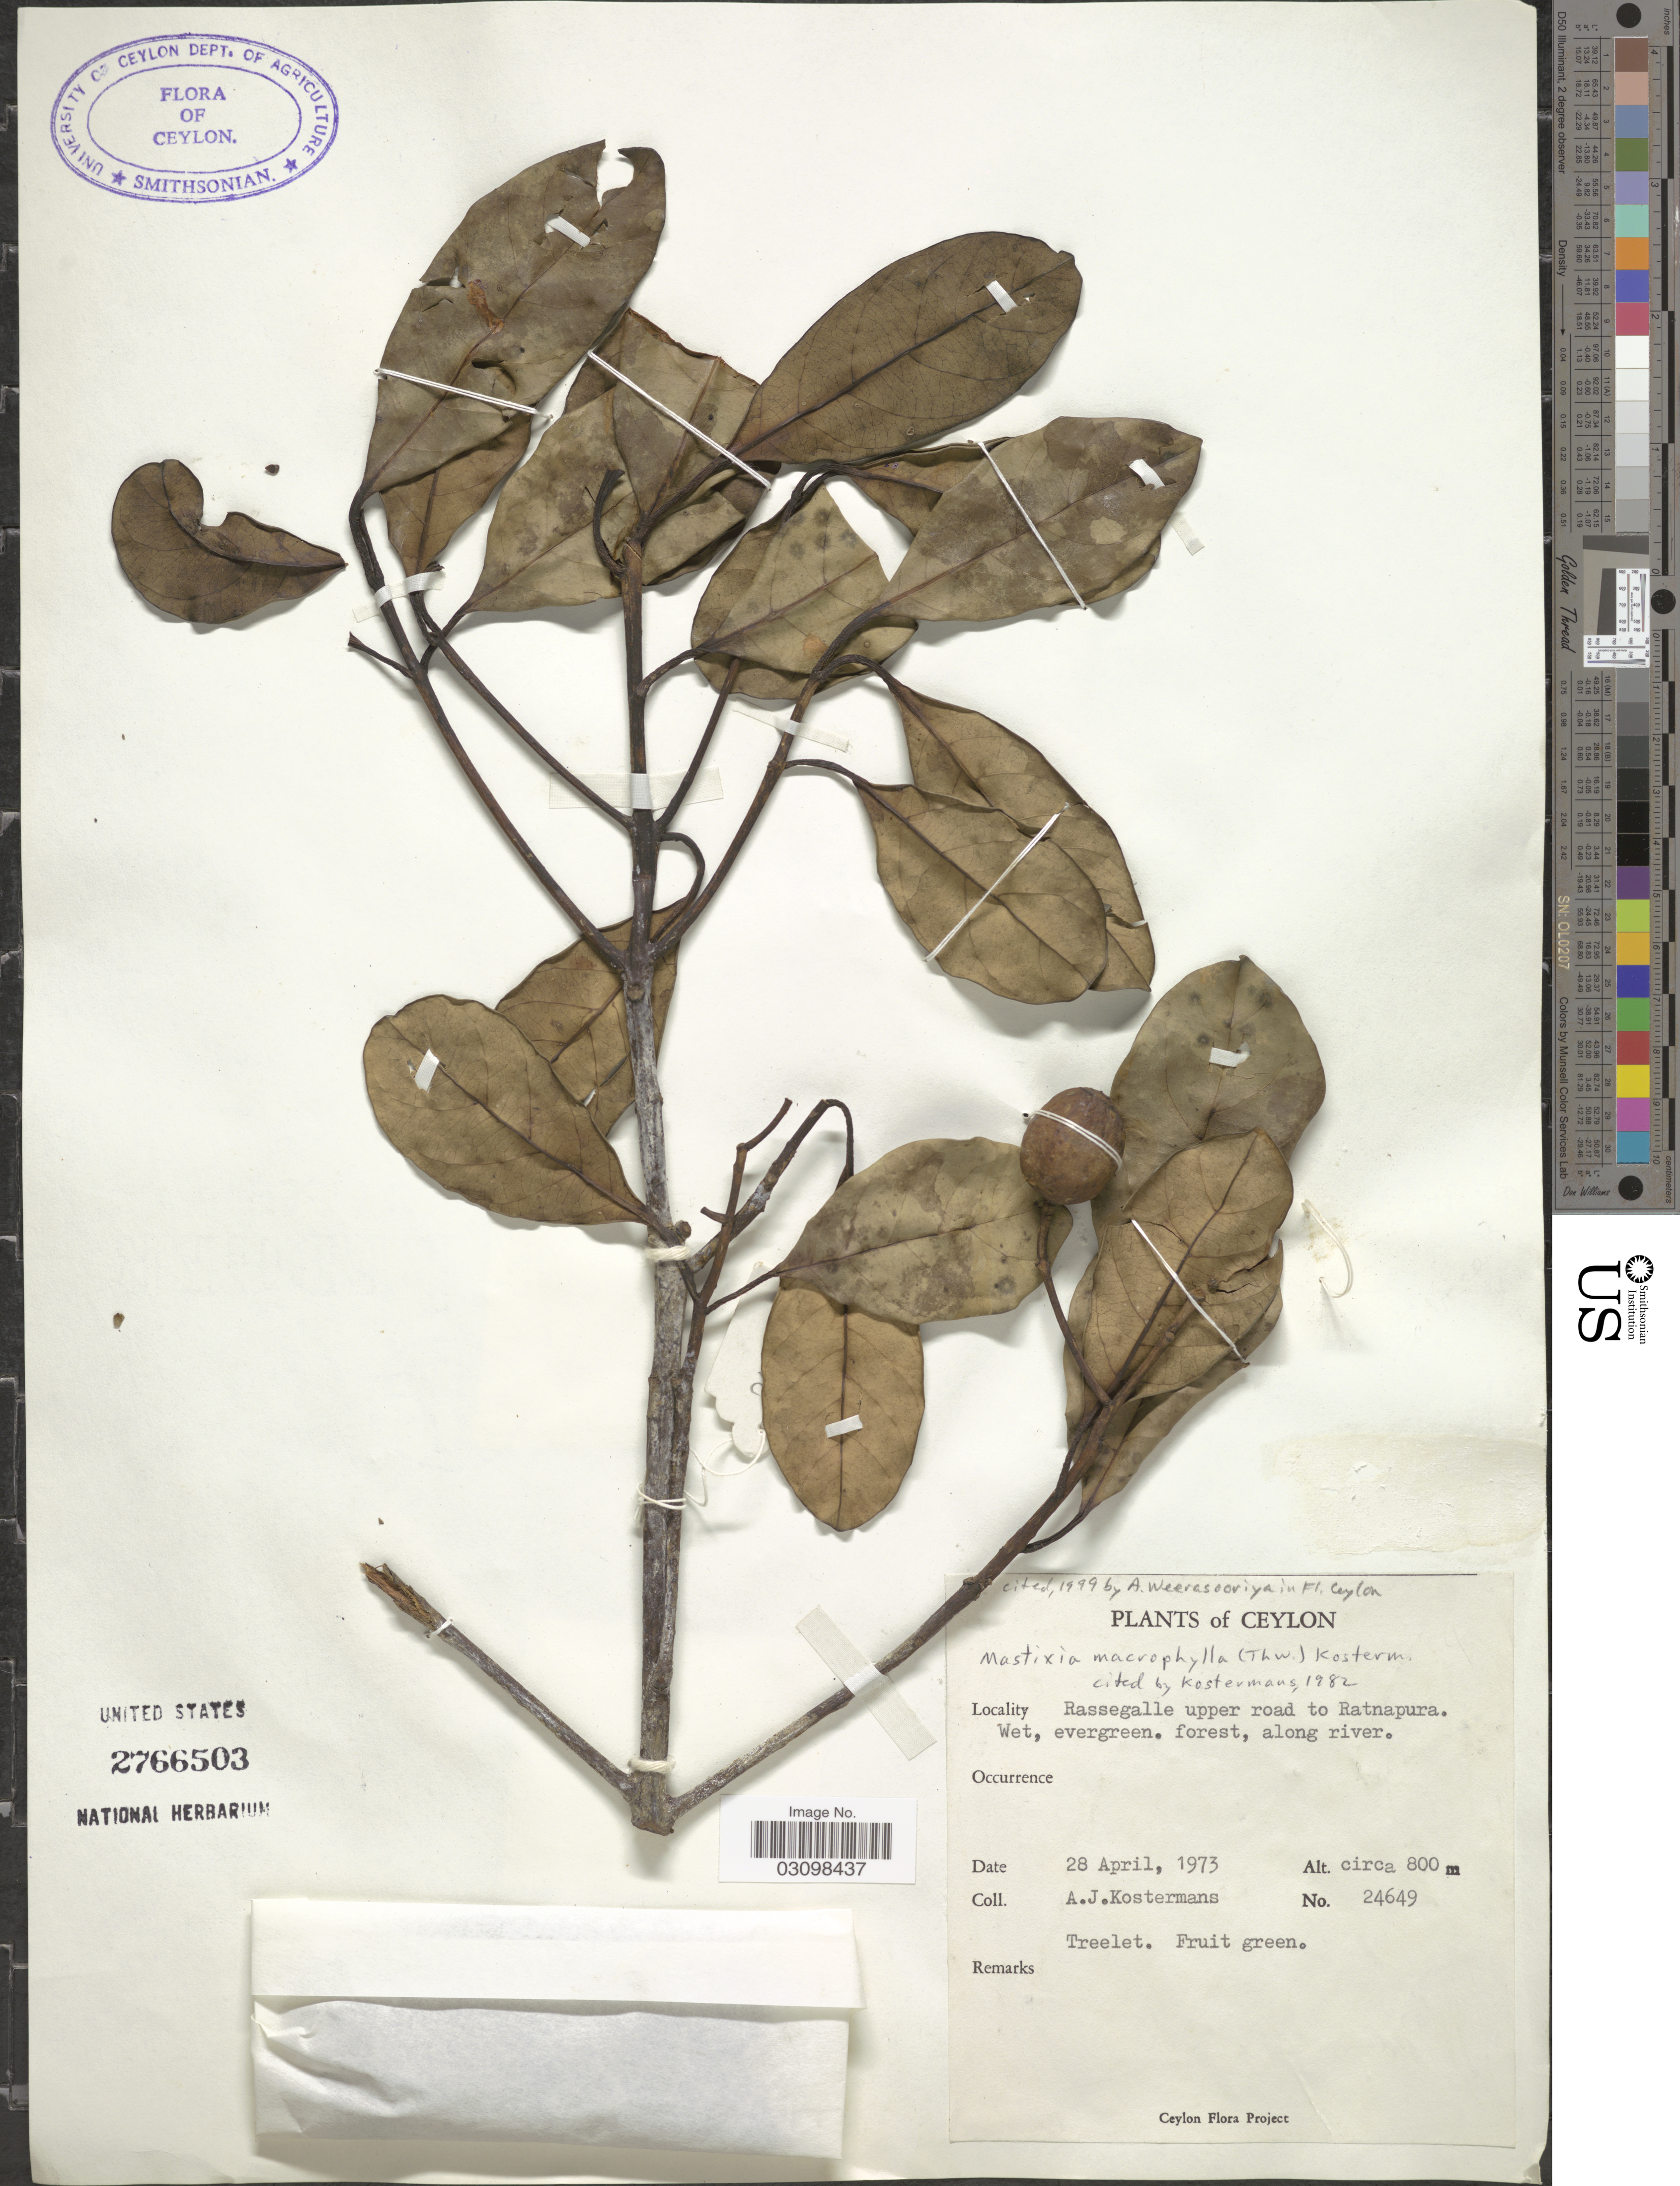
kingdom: Plantae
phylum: Tracheophyta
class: Magnoliopsida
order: Apiales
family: Araliaceae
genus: Oreopanax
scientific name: Oreopanax macrophyllus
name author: Decne. & Planch.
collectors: A. J. G. Kostermans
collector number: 24649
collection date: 1973-04-28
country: Sri Lanka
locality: Ceylon. Rassegalle upper road to Ratnapura. Along river.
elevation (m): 800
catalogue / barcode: US 2766503